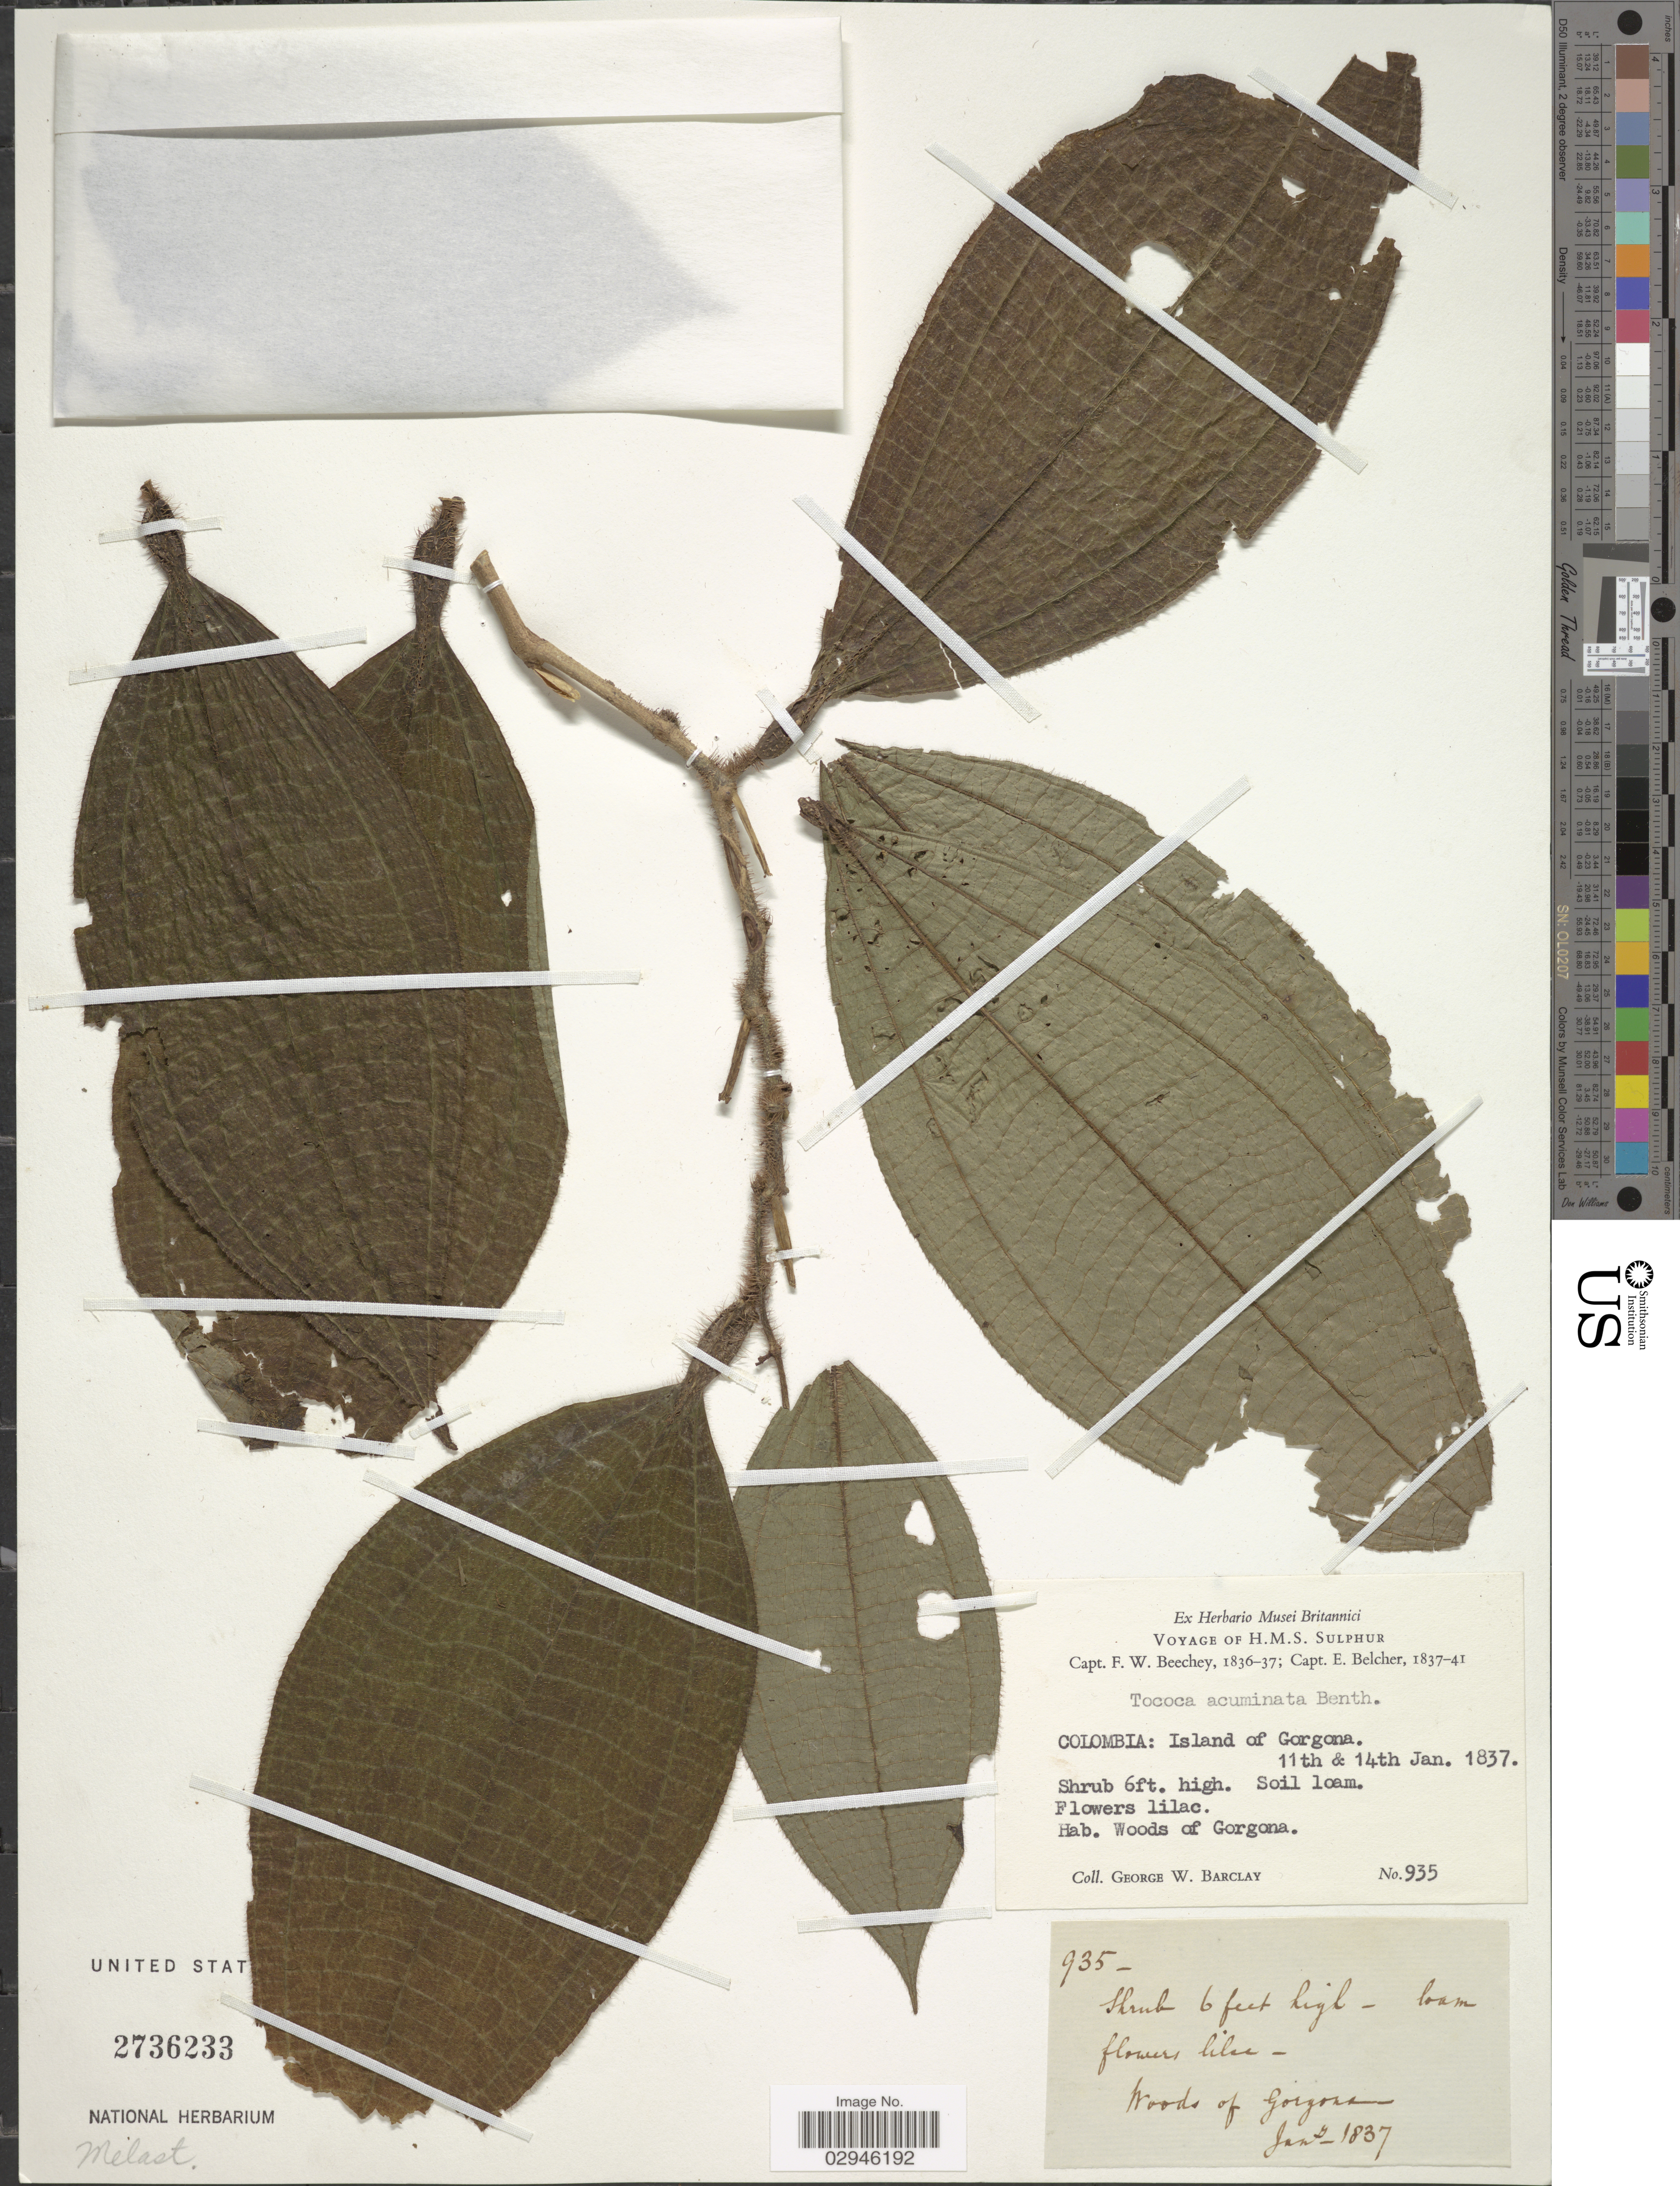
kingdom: Plantae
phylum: Tracheophyta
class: Magnoliopsida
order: Myrtales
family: Melastomataceae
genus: Tococa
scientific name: Tococa acuminata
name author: Benth.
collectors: G. W. Barclay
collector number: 935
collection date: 1837-01-11/1837-01-14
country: Colombia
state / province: Cauca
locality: Island of Gorgona.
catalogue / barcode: US 2736233